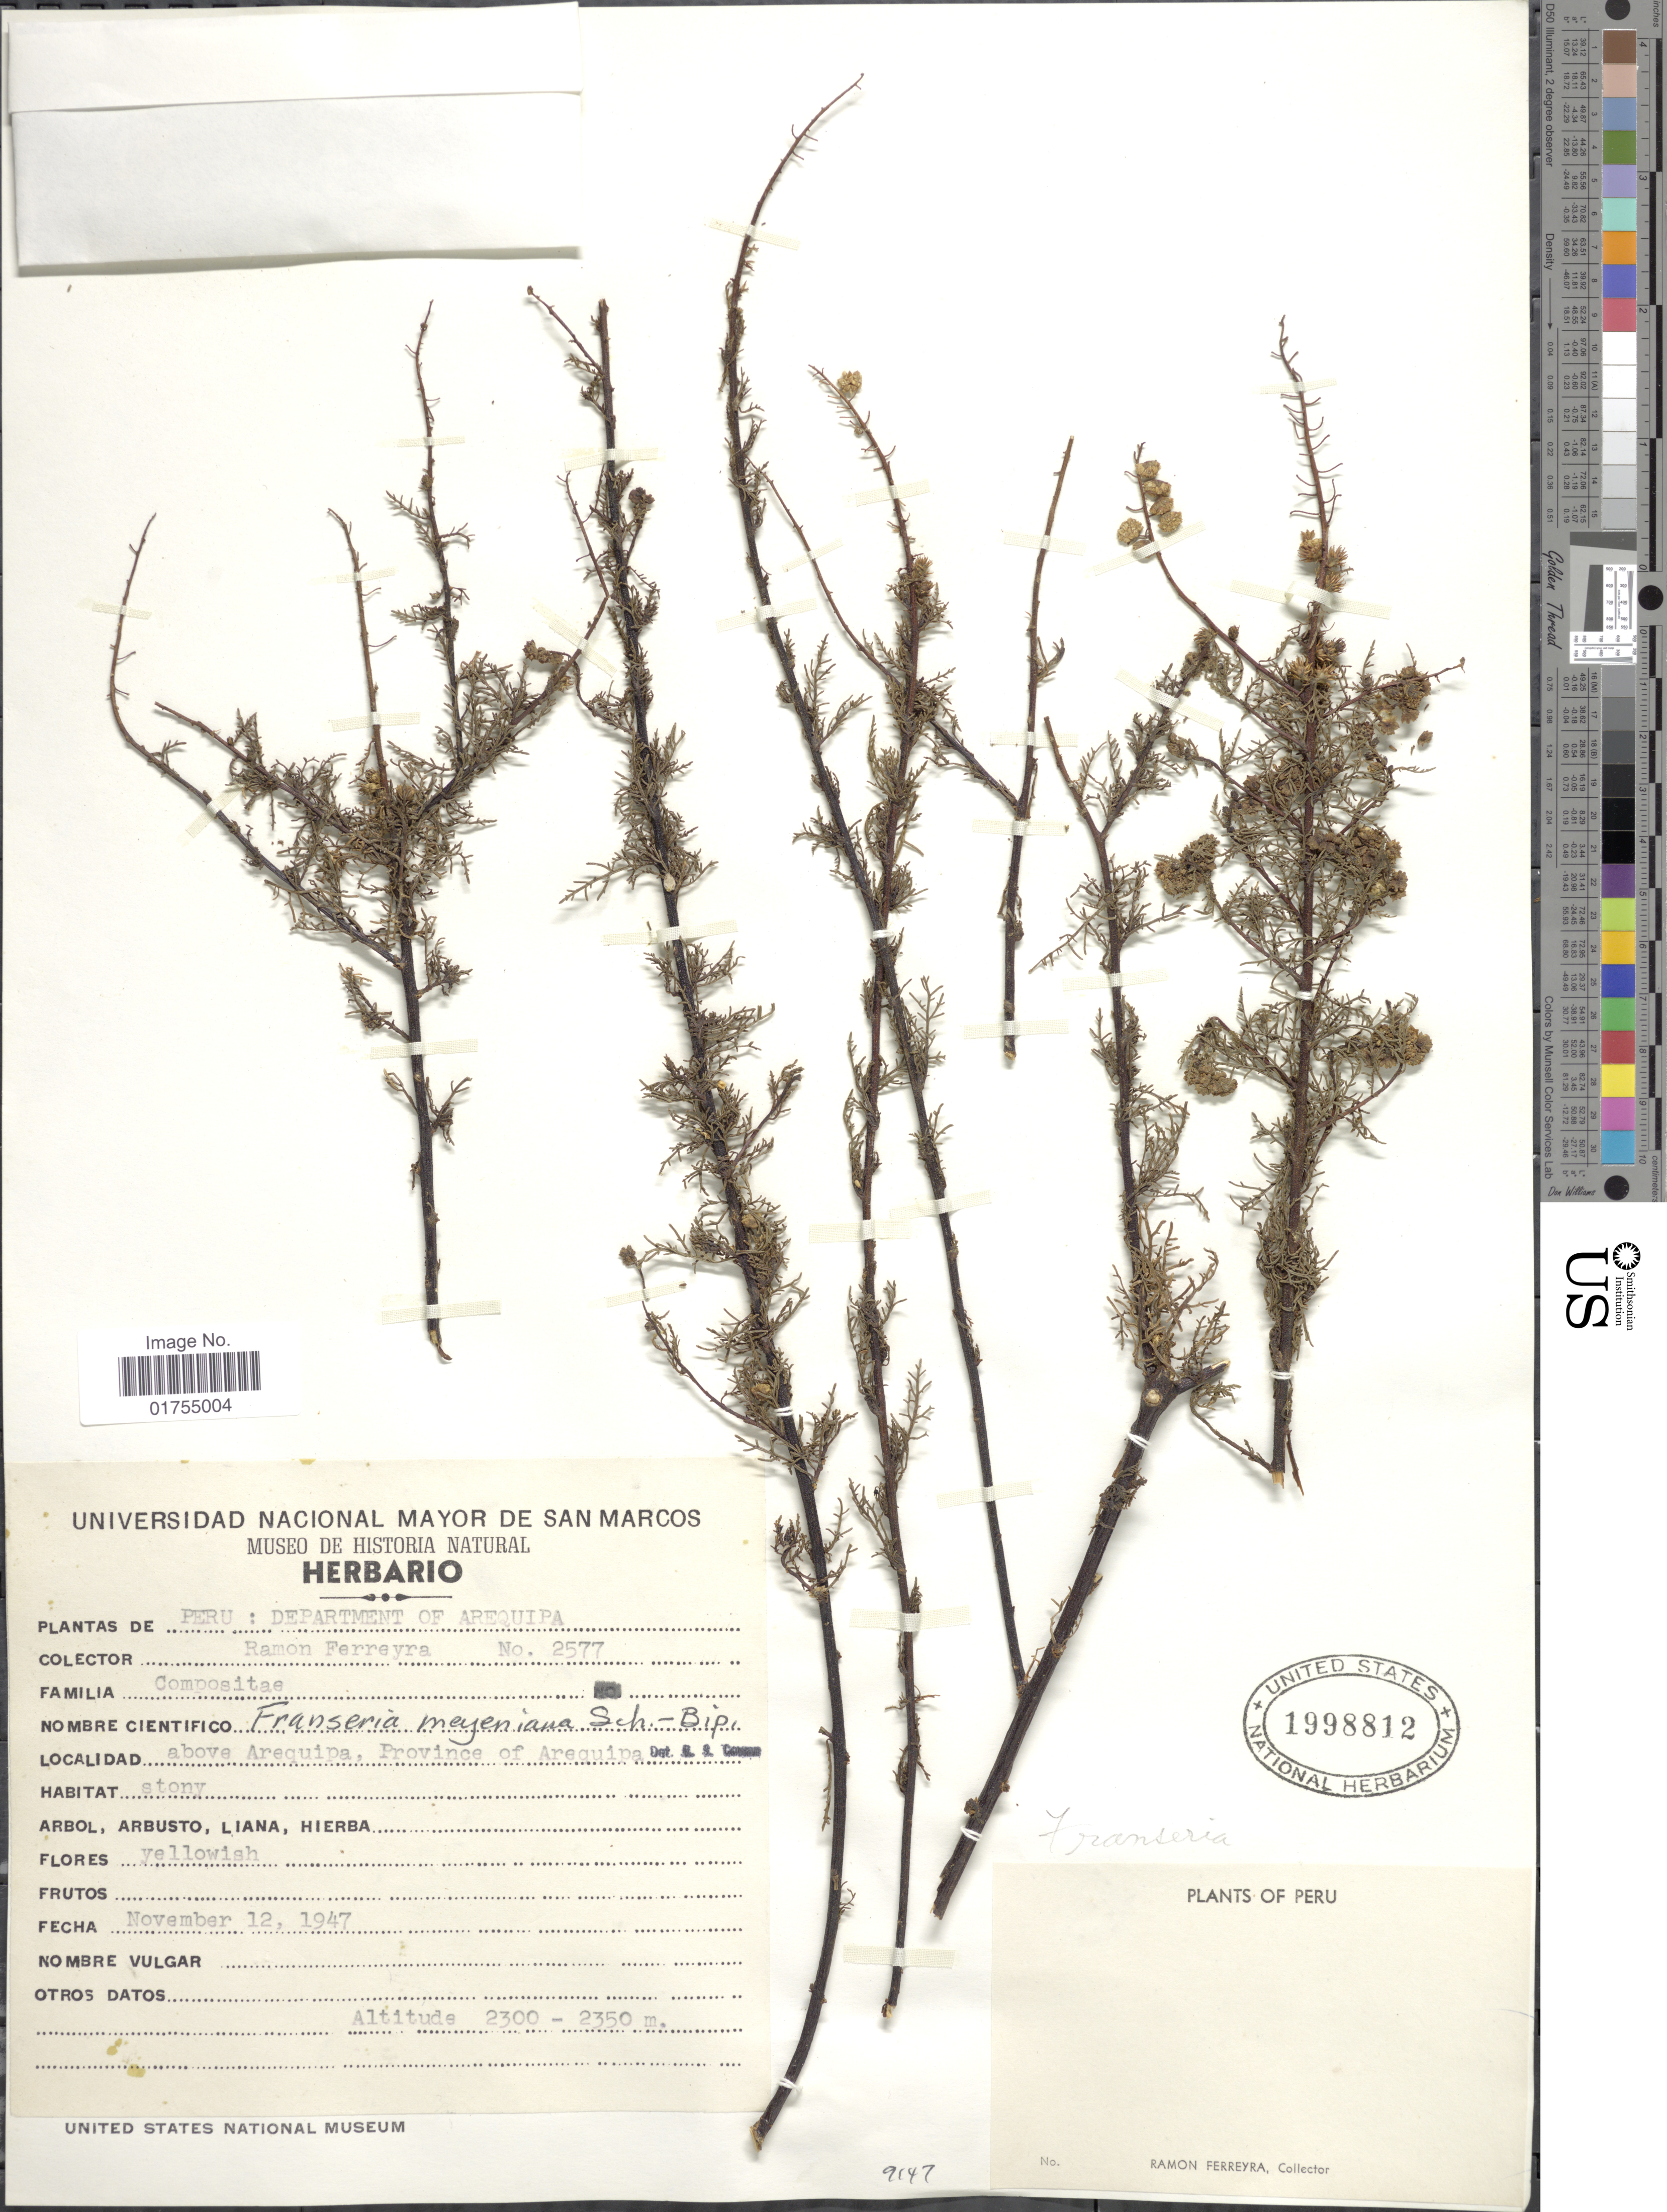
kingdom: Plantae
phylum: Tracheophyta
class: Magnoliopsida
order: Asterales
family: Asteraceae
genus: Franseria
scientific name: Franseria meyeniana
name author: Sch. Bip.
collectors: R. A. Ferreyra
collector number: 2577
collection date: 1947-11-12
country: Peru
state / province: Arequipa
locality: Above Arequipa, Province of Arequipa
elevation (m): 2300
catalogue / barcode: US 1998812